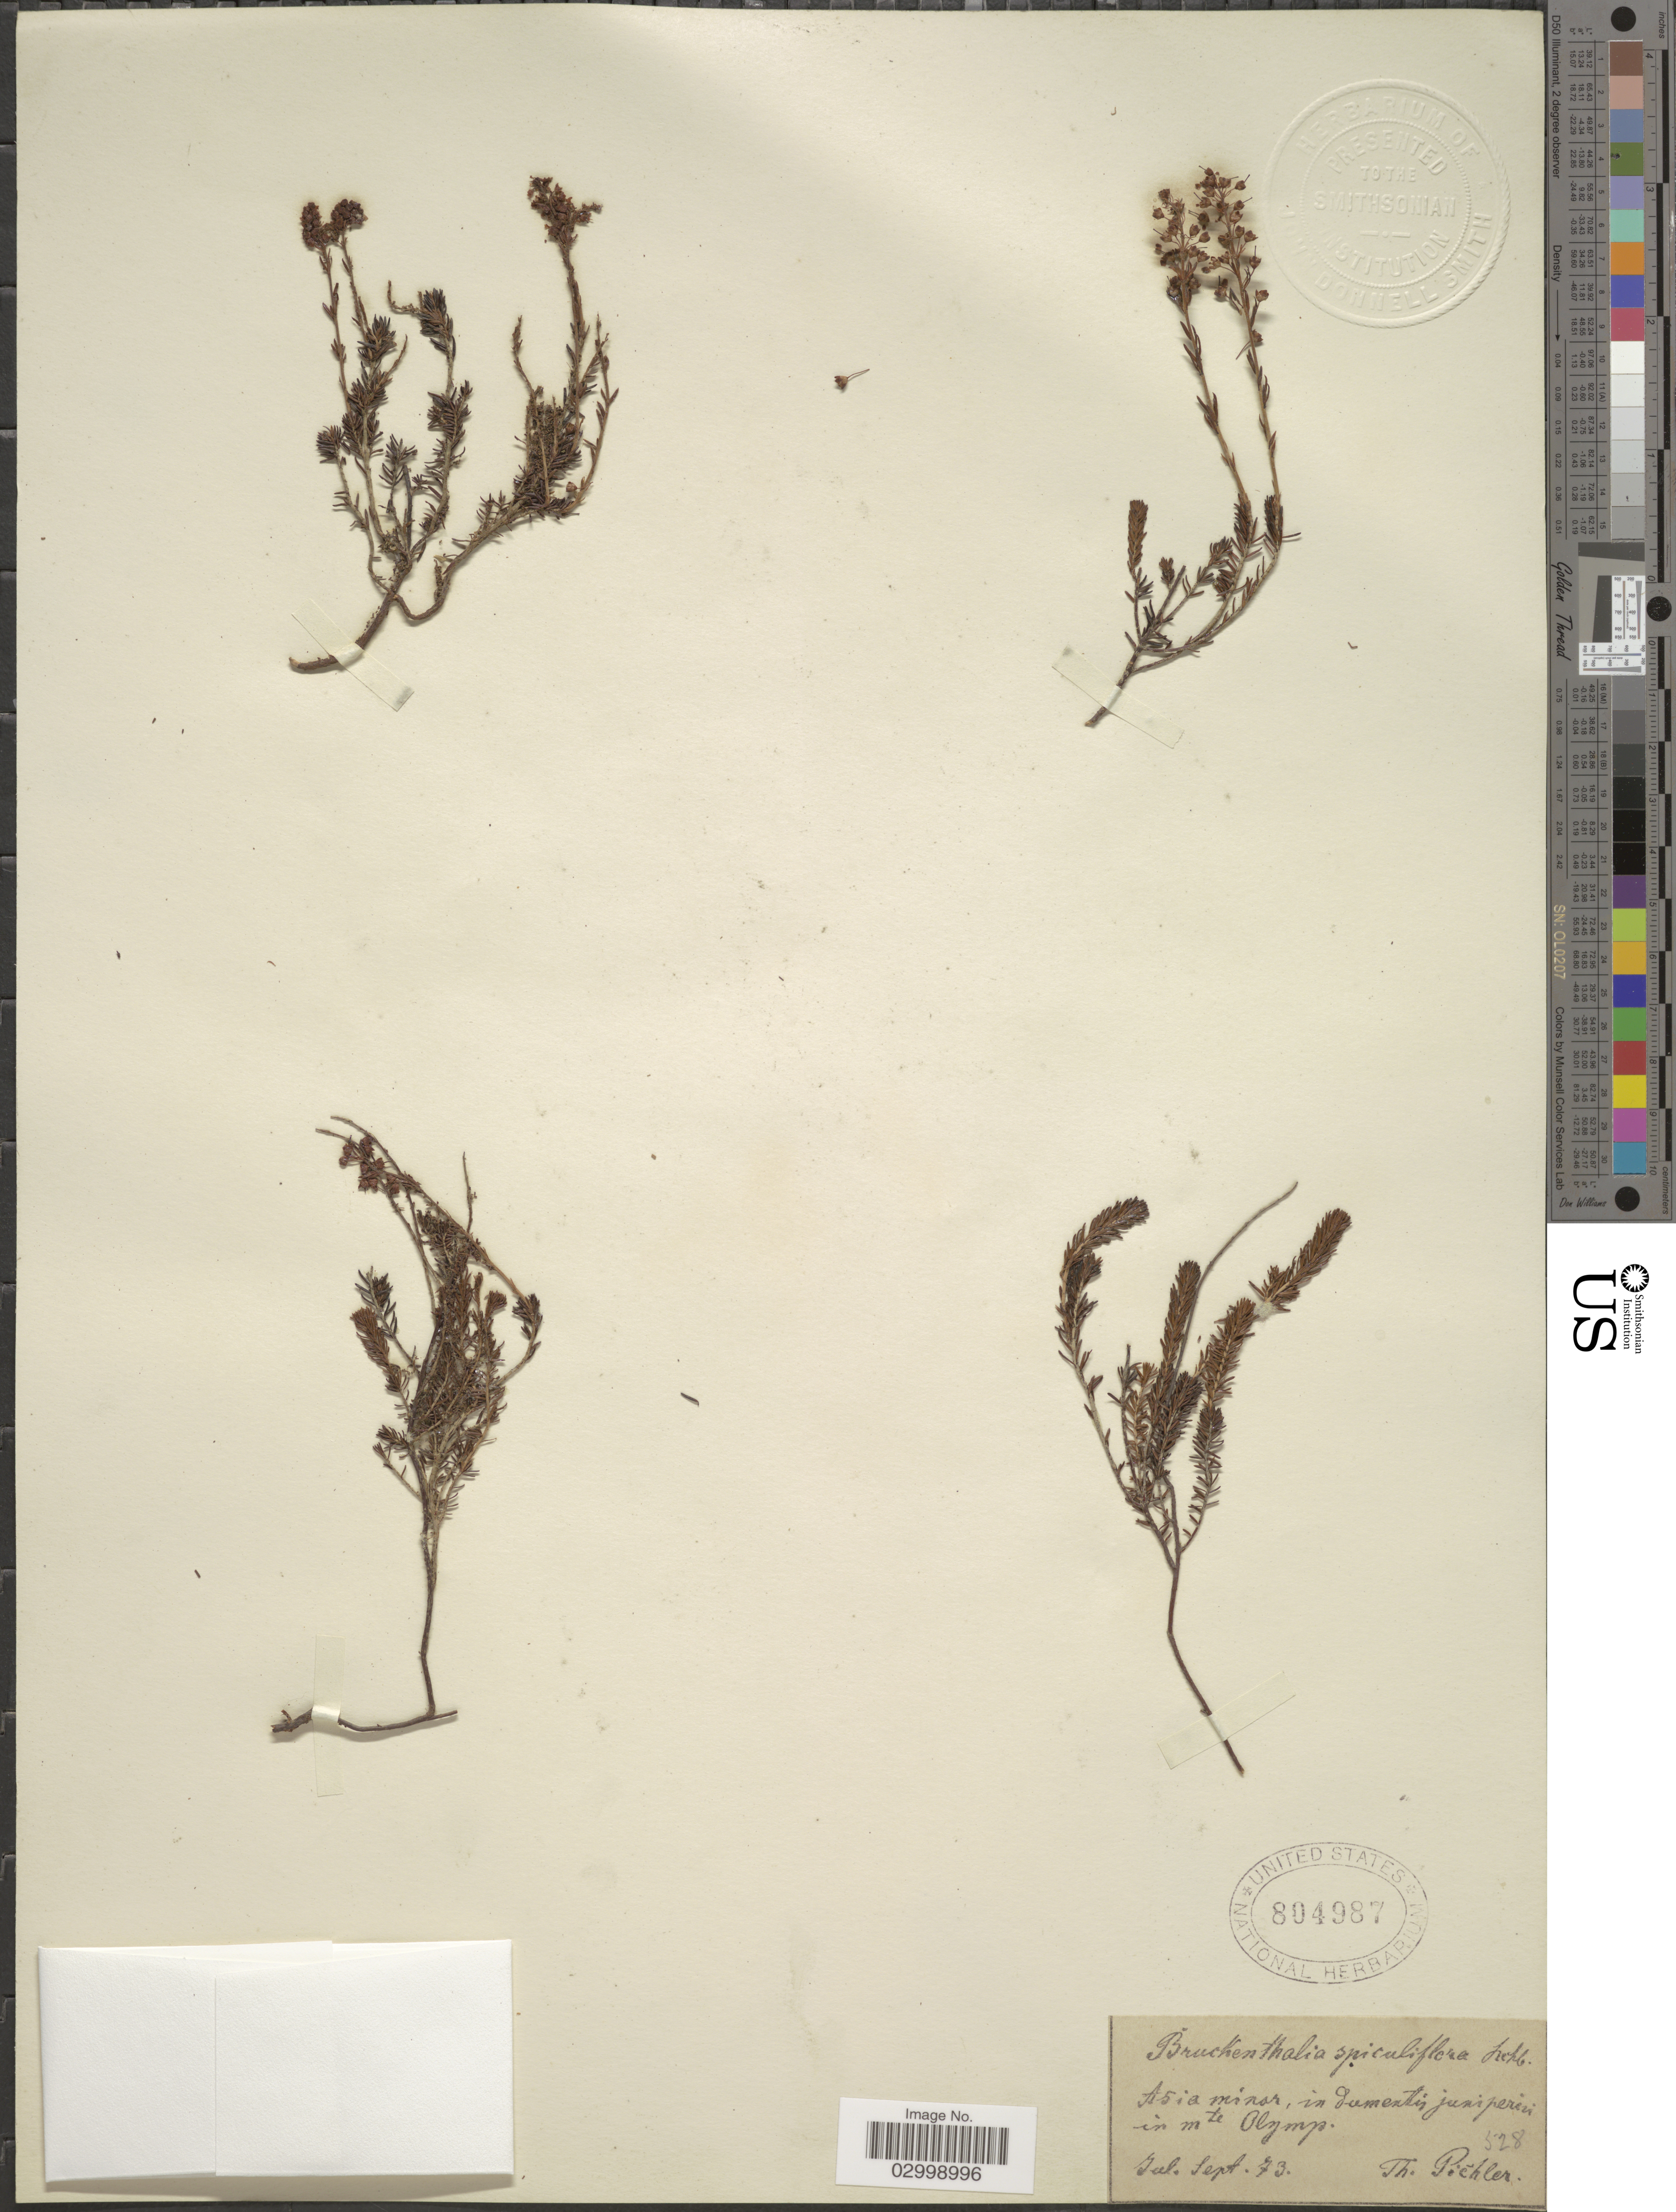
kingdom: Plantae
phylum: Tracheophyta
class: Magnoliopsida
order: Ericales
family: Ericaceae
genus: Bruckenthalia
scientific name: Bruckenthalia spiculifolia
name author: (Salisb.) Rchb.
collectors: T. Pichler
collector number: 528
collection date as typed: Transcribed d/m/y: /7/73 to /9/73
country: Turkey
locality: Asia minor, in dumentis juniperiri [interpreted] in Mts Olymps.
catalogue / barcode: US 804987